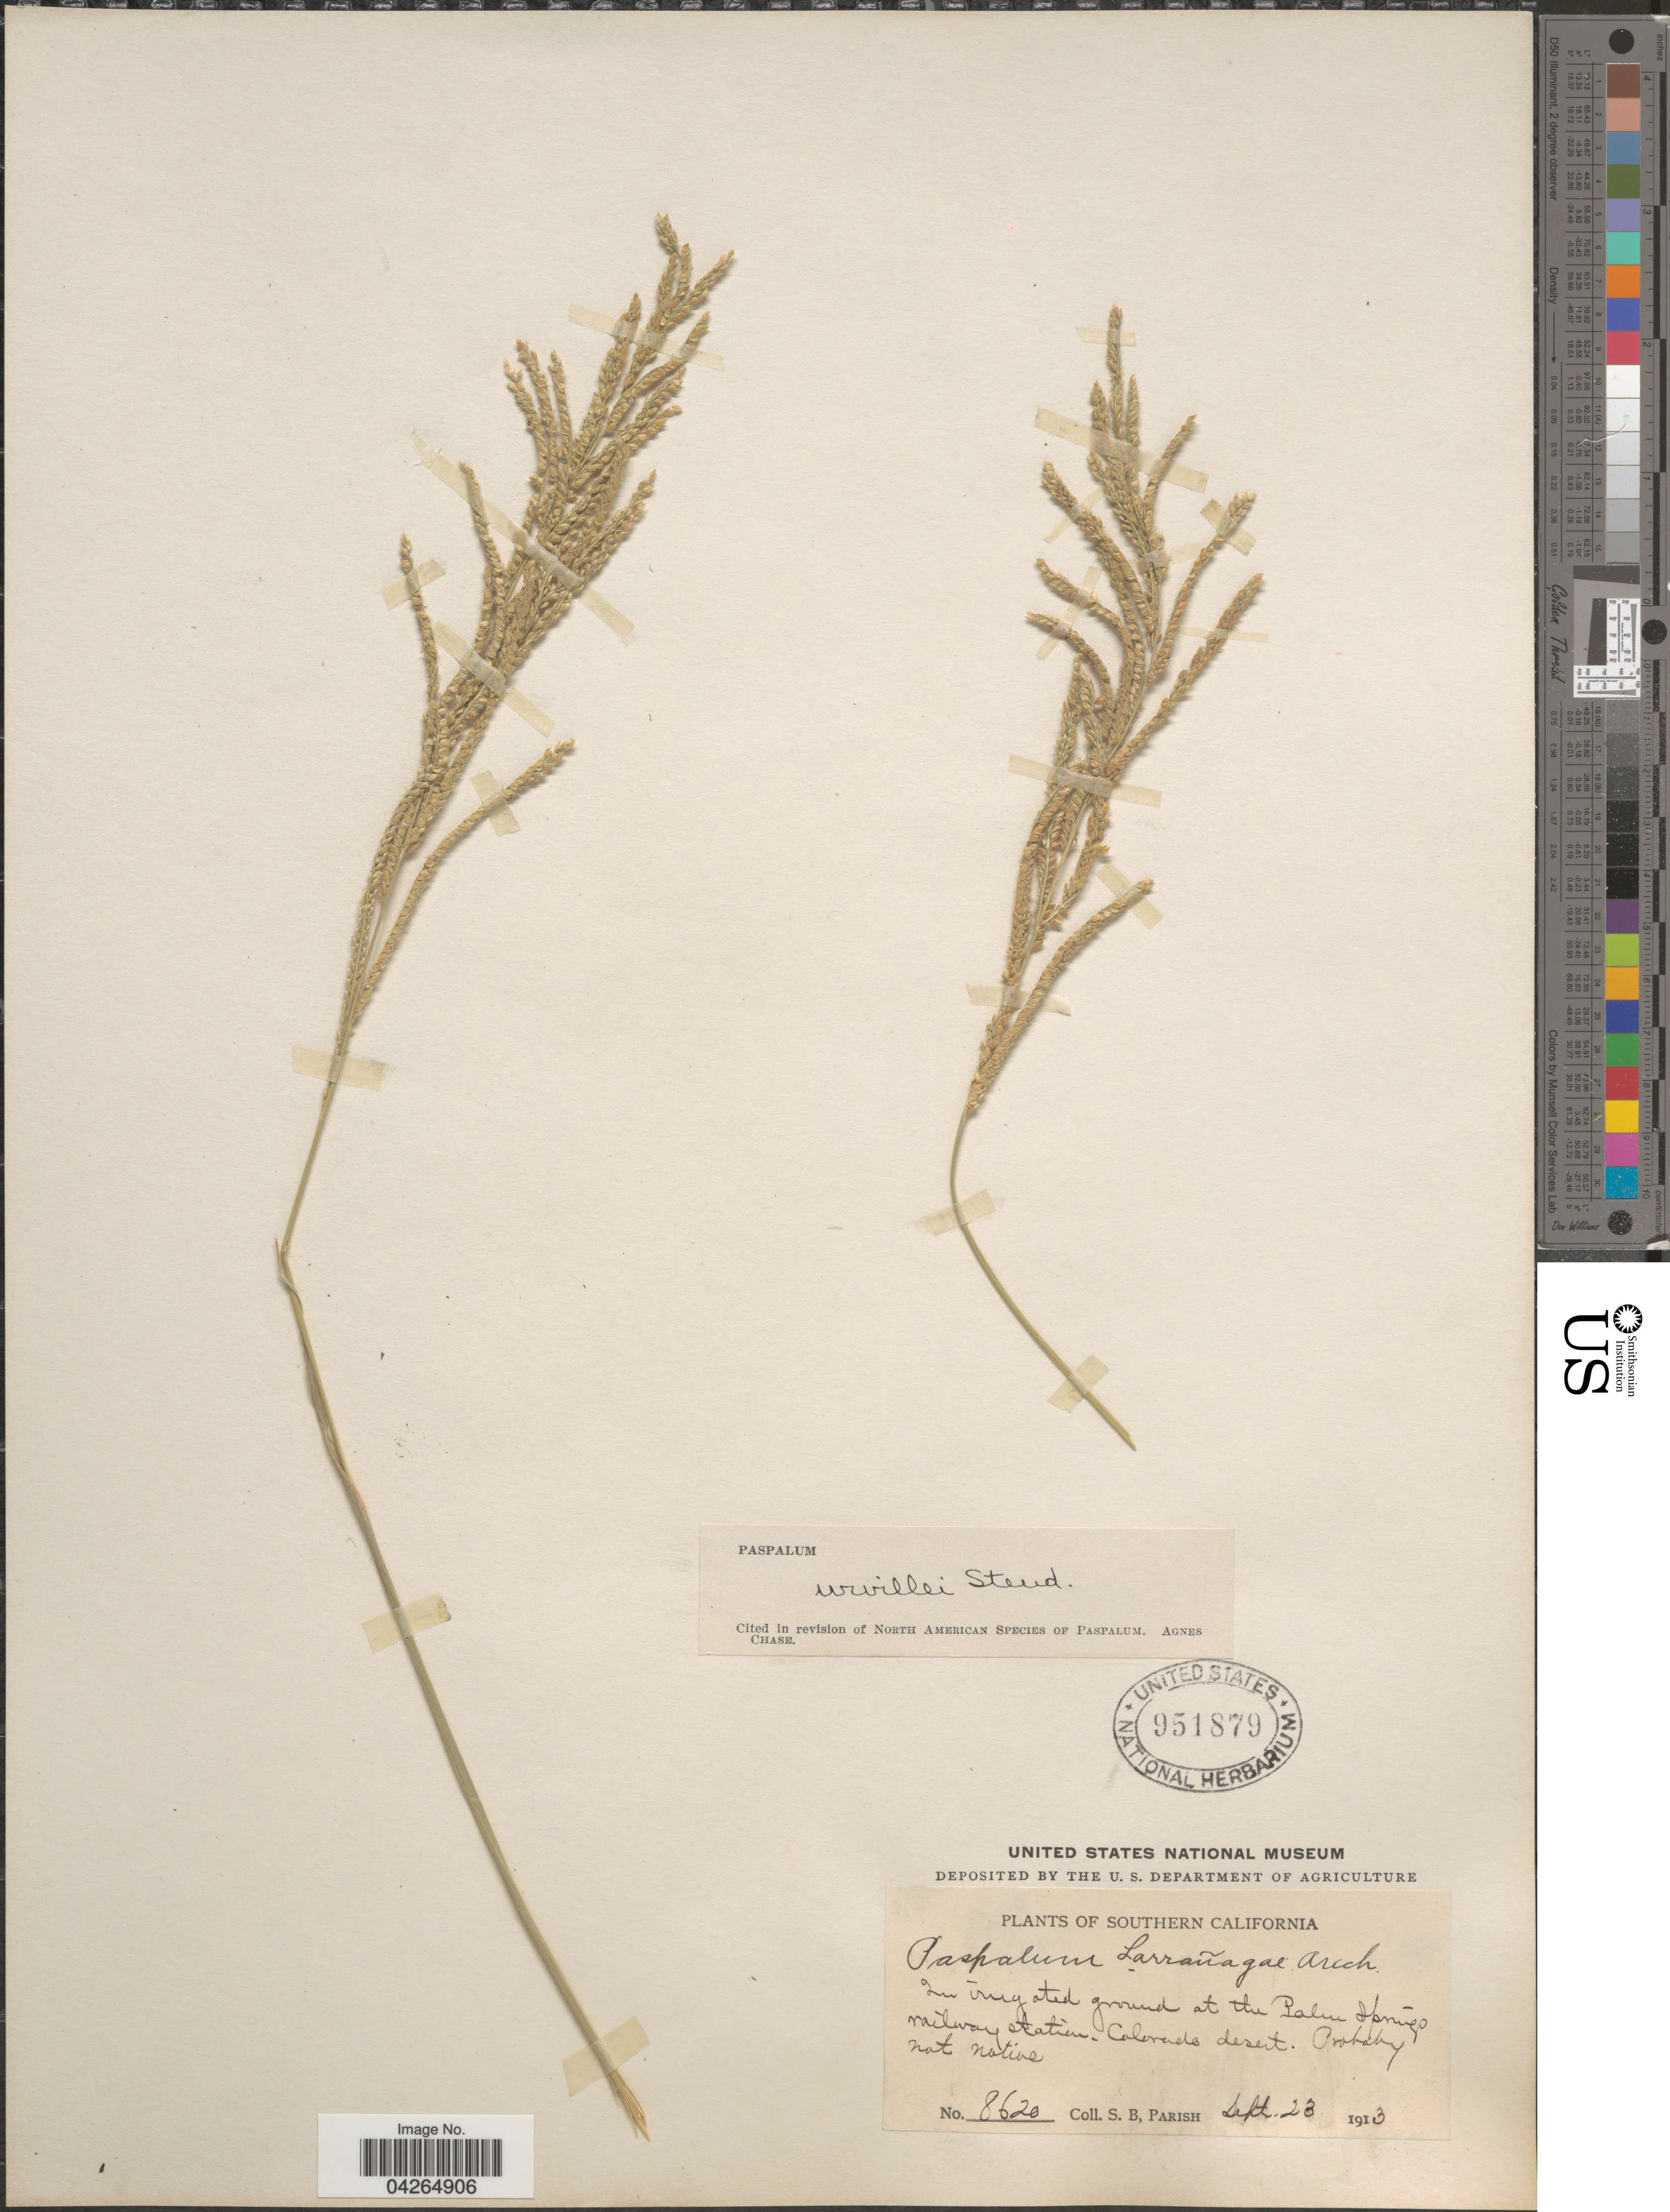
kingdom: Plantae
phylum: Tracheophyta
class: Liliopsida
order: Poales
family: Poaceae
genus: Paspalum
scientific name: Paspalum urvillei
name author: Steud.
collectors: S. B. Parish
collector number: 8620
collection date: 1913-09-23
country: United States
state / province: California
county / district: Riverside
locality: Southern California. In irrigated ground at the Palm Springs railway station. Colorado desert.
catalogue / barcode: US 951879